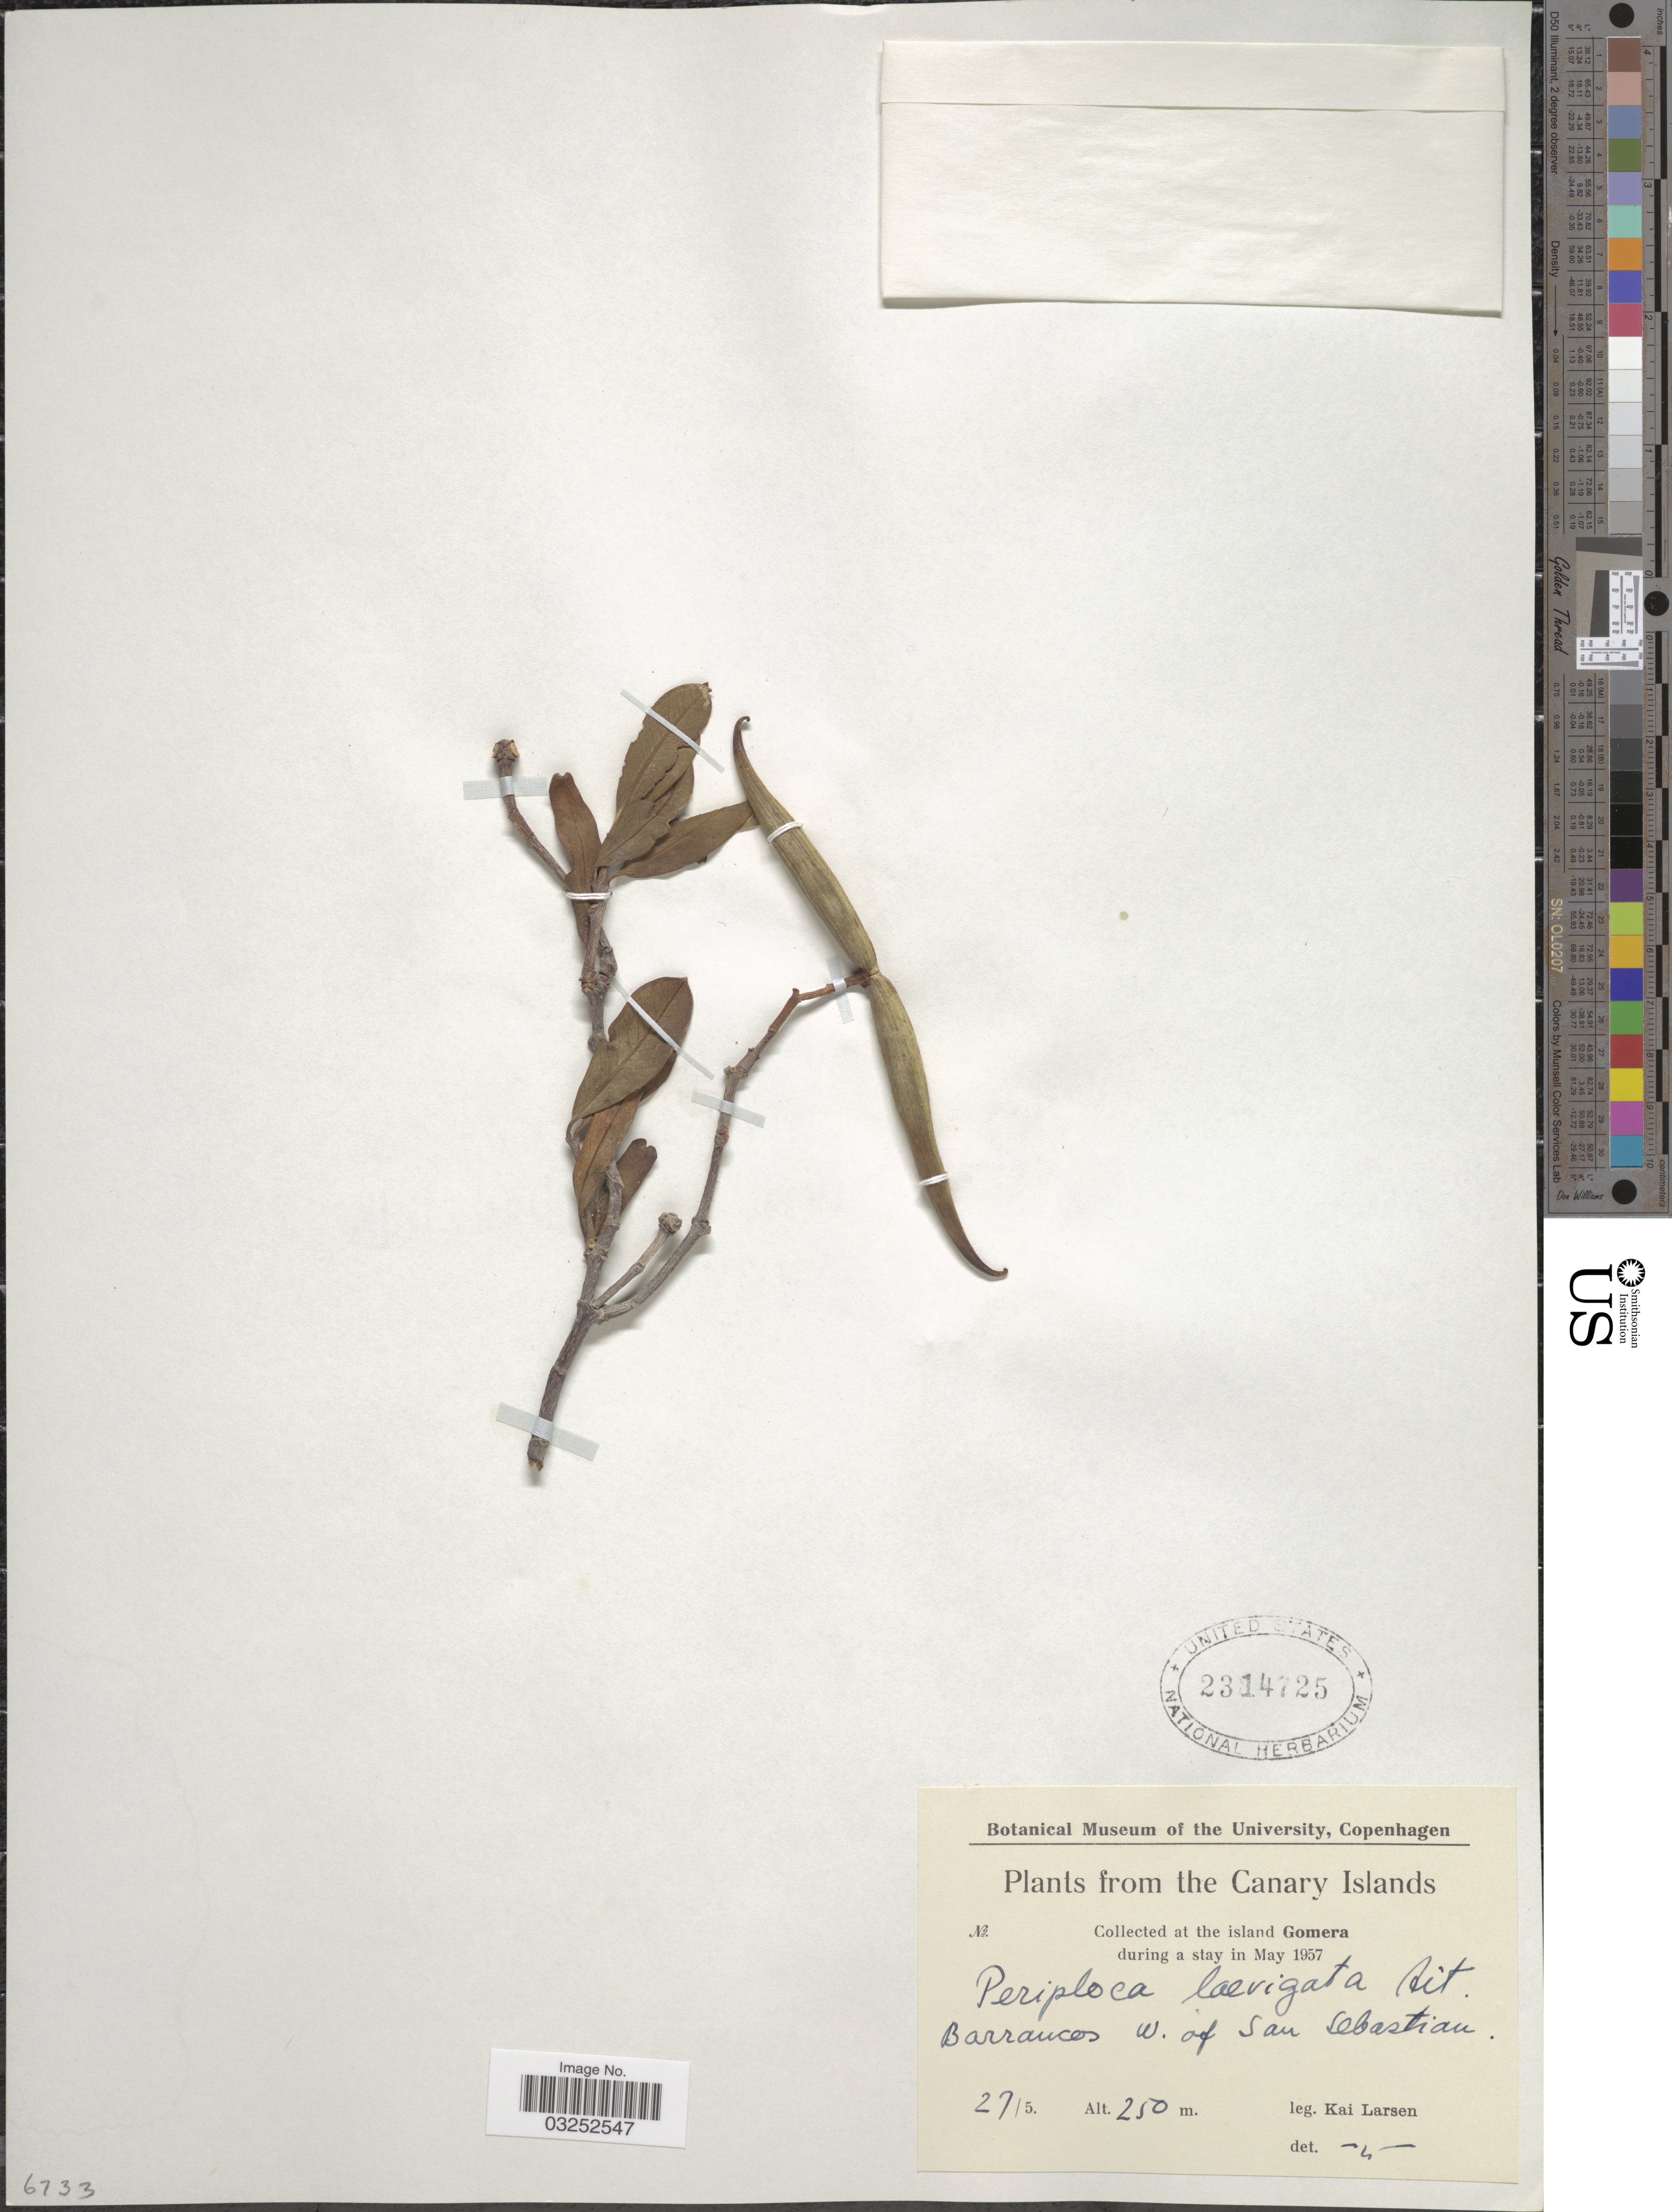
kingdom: Plantae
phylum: Tracheophyta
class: Magnoliopsida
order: Gentianales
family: Apocynaceae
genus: Periploca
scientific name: Periploca laevigata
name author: Aiton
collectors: K. Larsen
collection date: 1957-05-27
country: Spain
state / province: Canarias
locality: The Canary Islands. Collected at the island Gomera. Barrancos W. of San Sebastian.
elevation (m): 250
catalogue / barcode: US 2314725